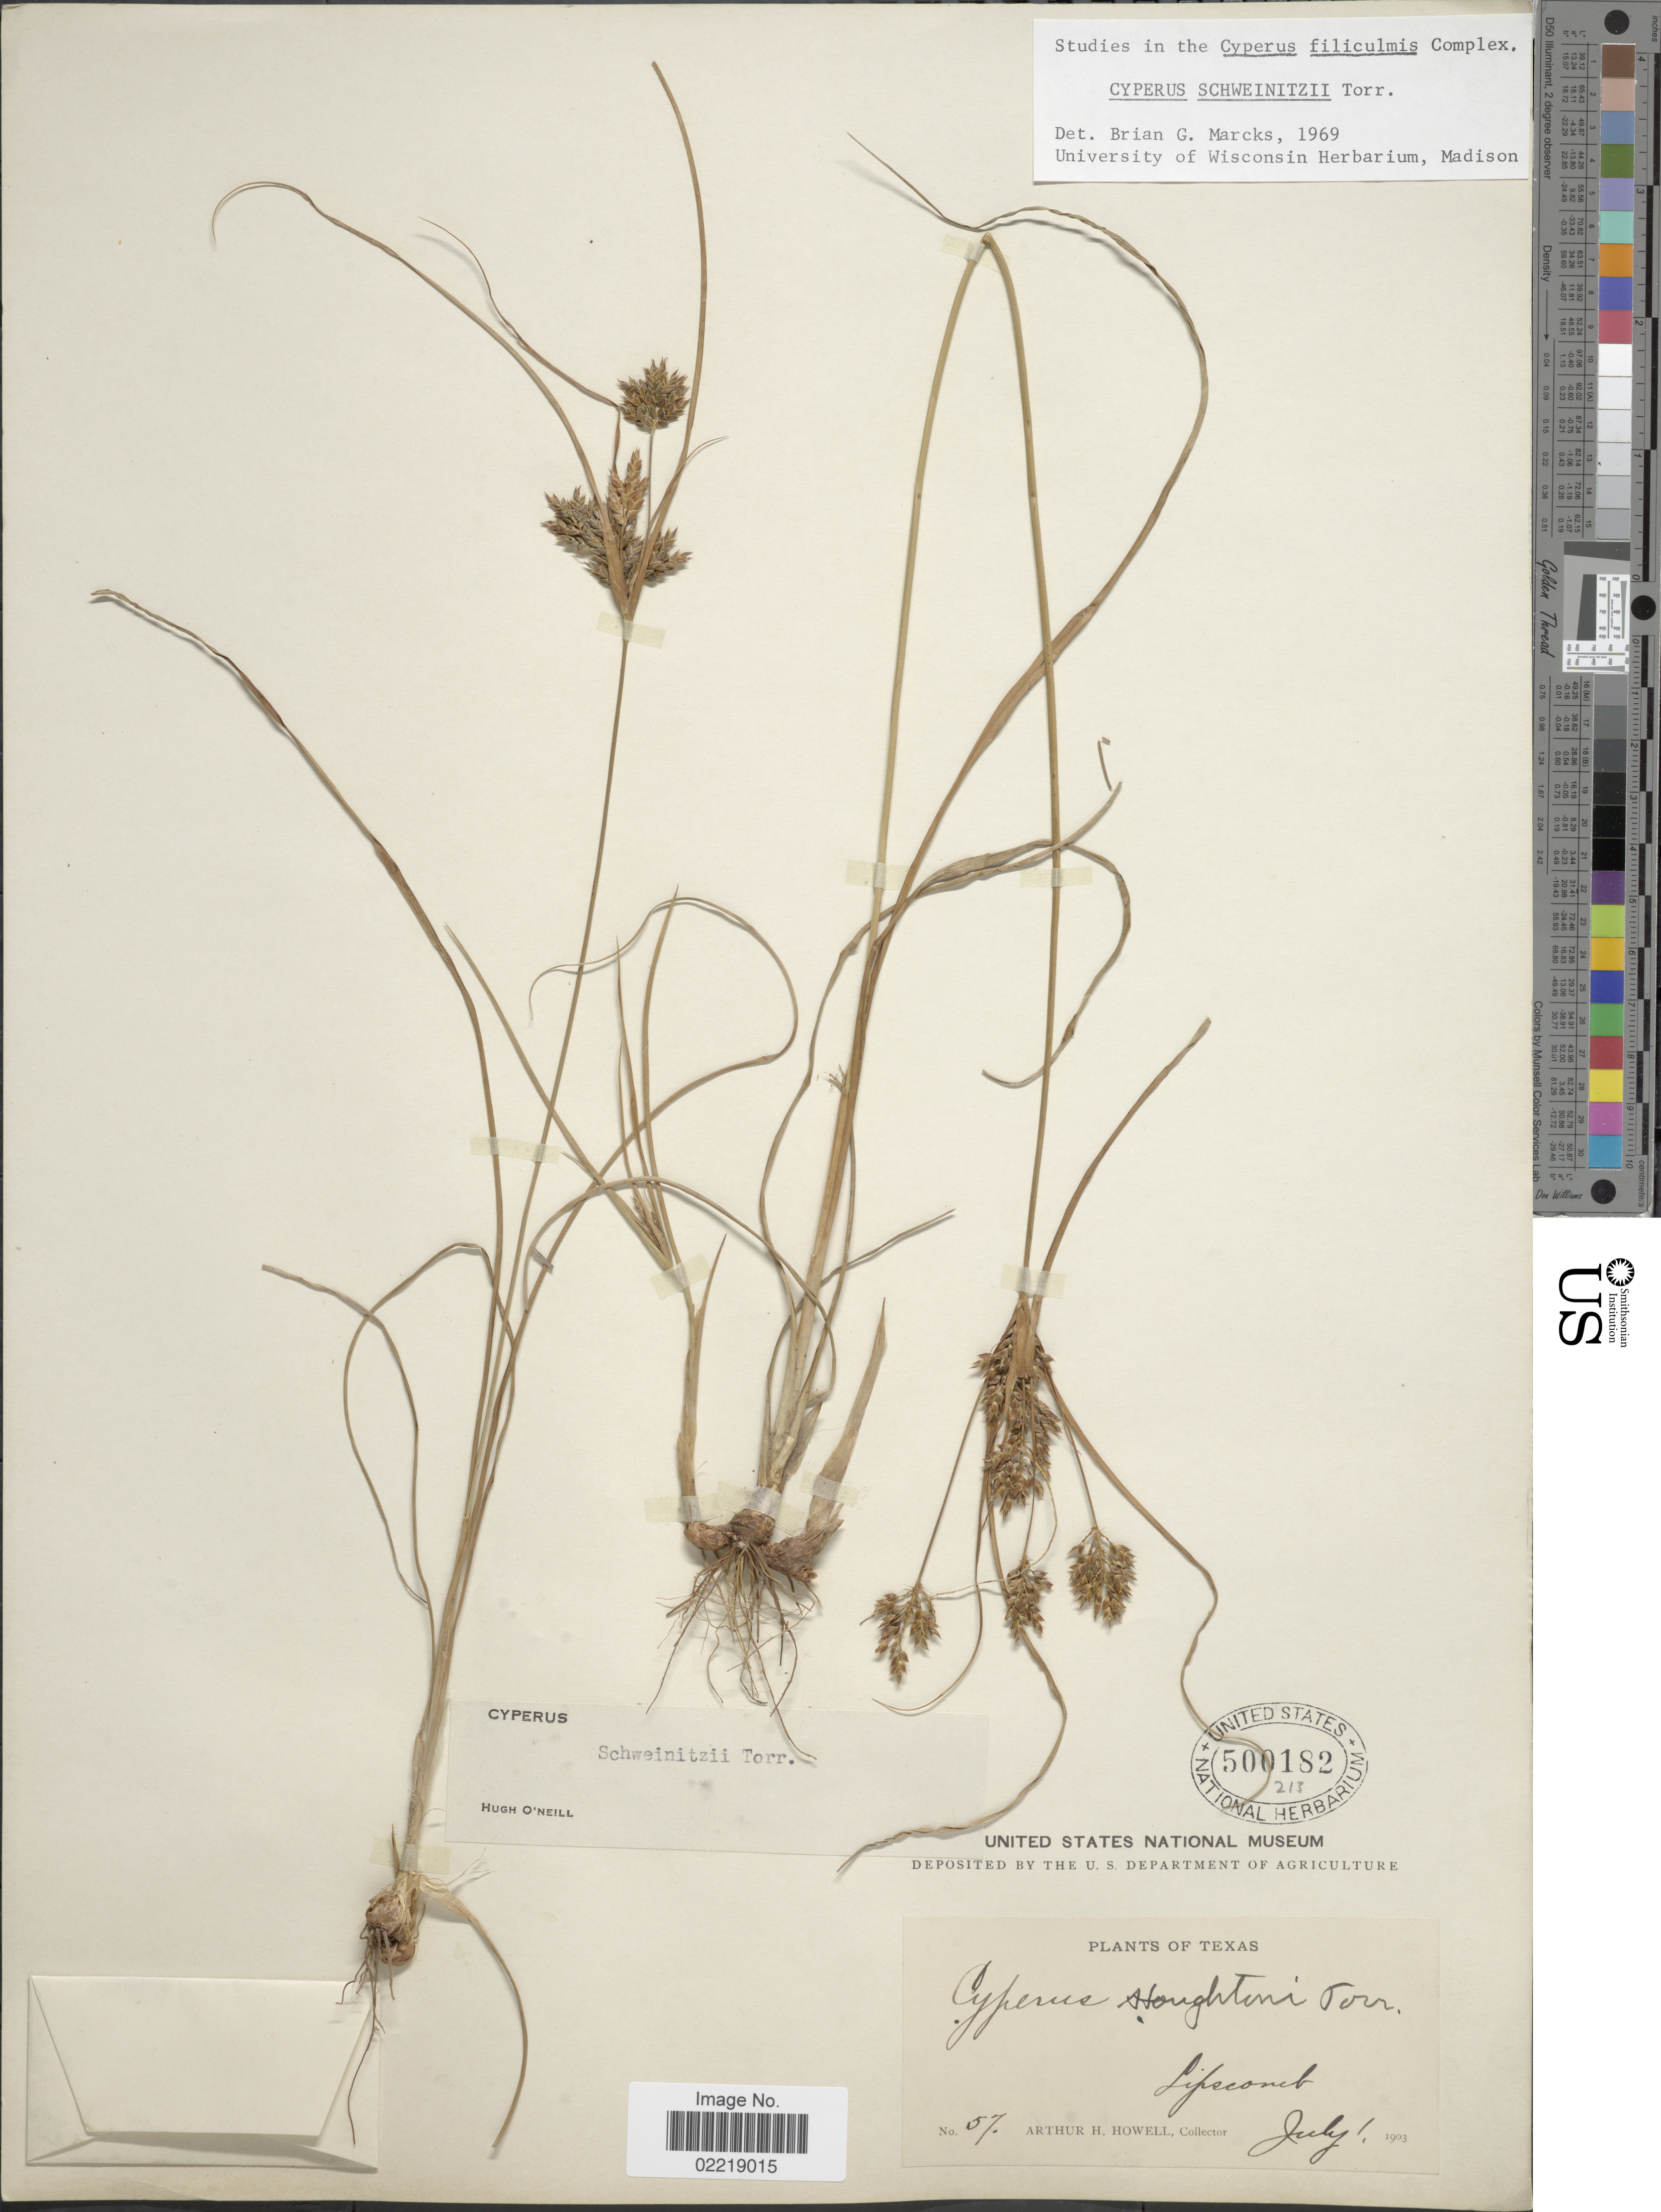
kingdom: Plantae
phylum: Tracheophyta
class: Liliopsida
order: Poales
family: Cyperaceae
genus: Cyperus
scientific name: Cyperus schweinitzii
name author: Torr.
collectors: A. H. Howell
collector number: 57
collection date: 1903-07-01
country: United States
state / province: Texas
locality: Lipscomb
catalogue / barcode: US 500182